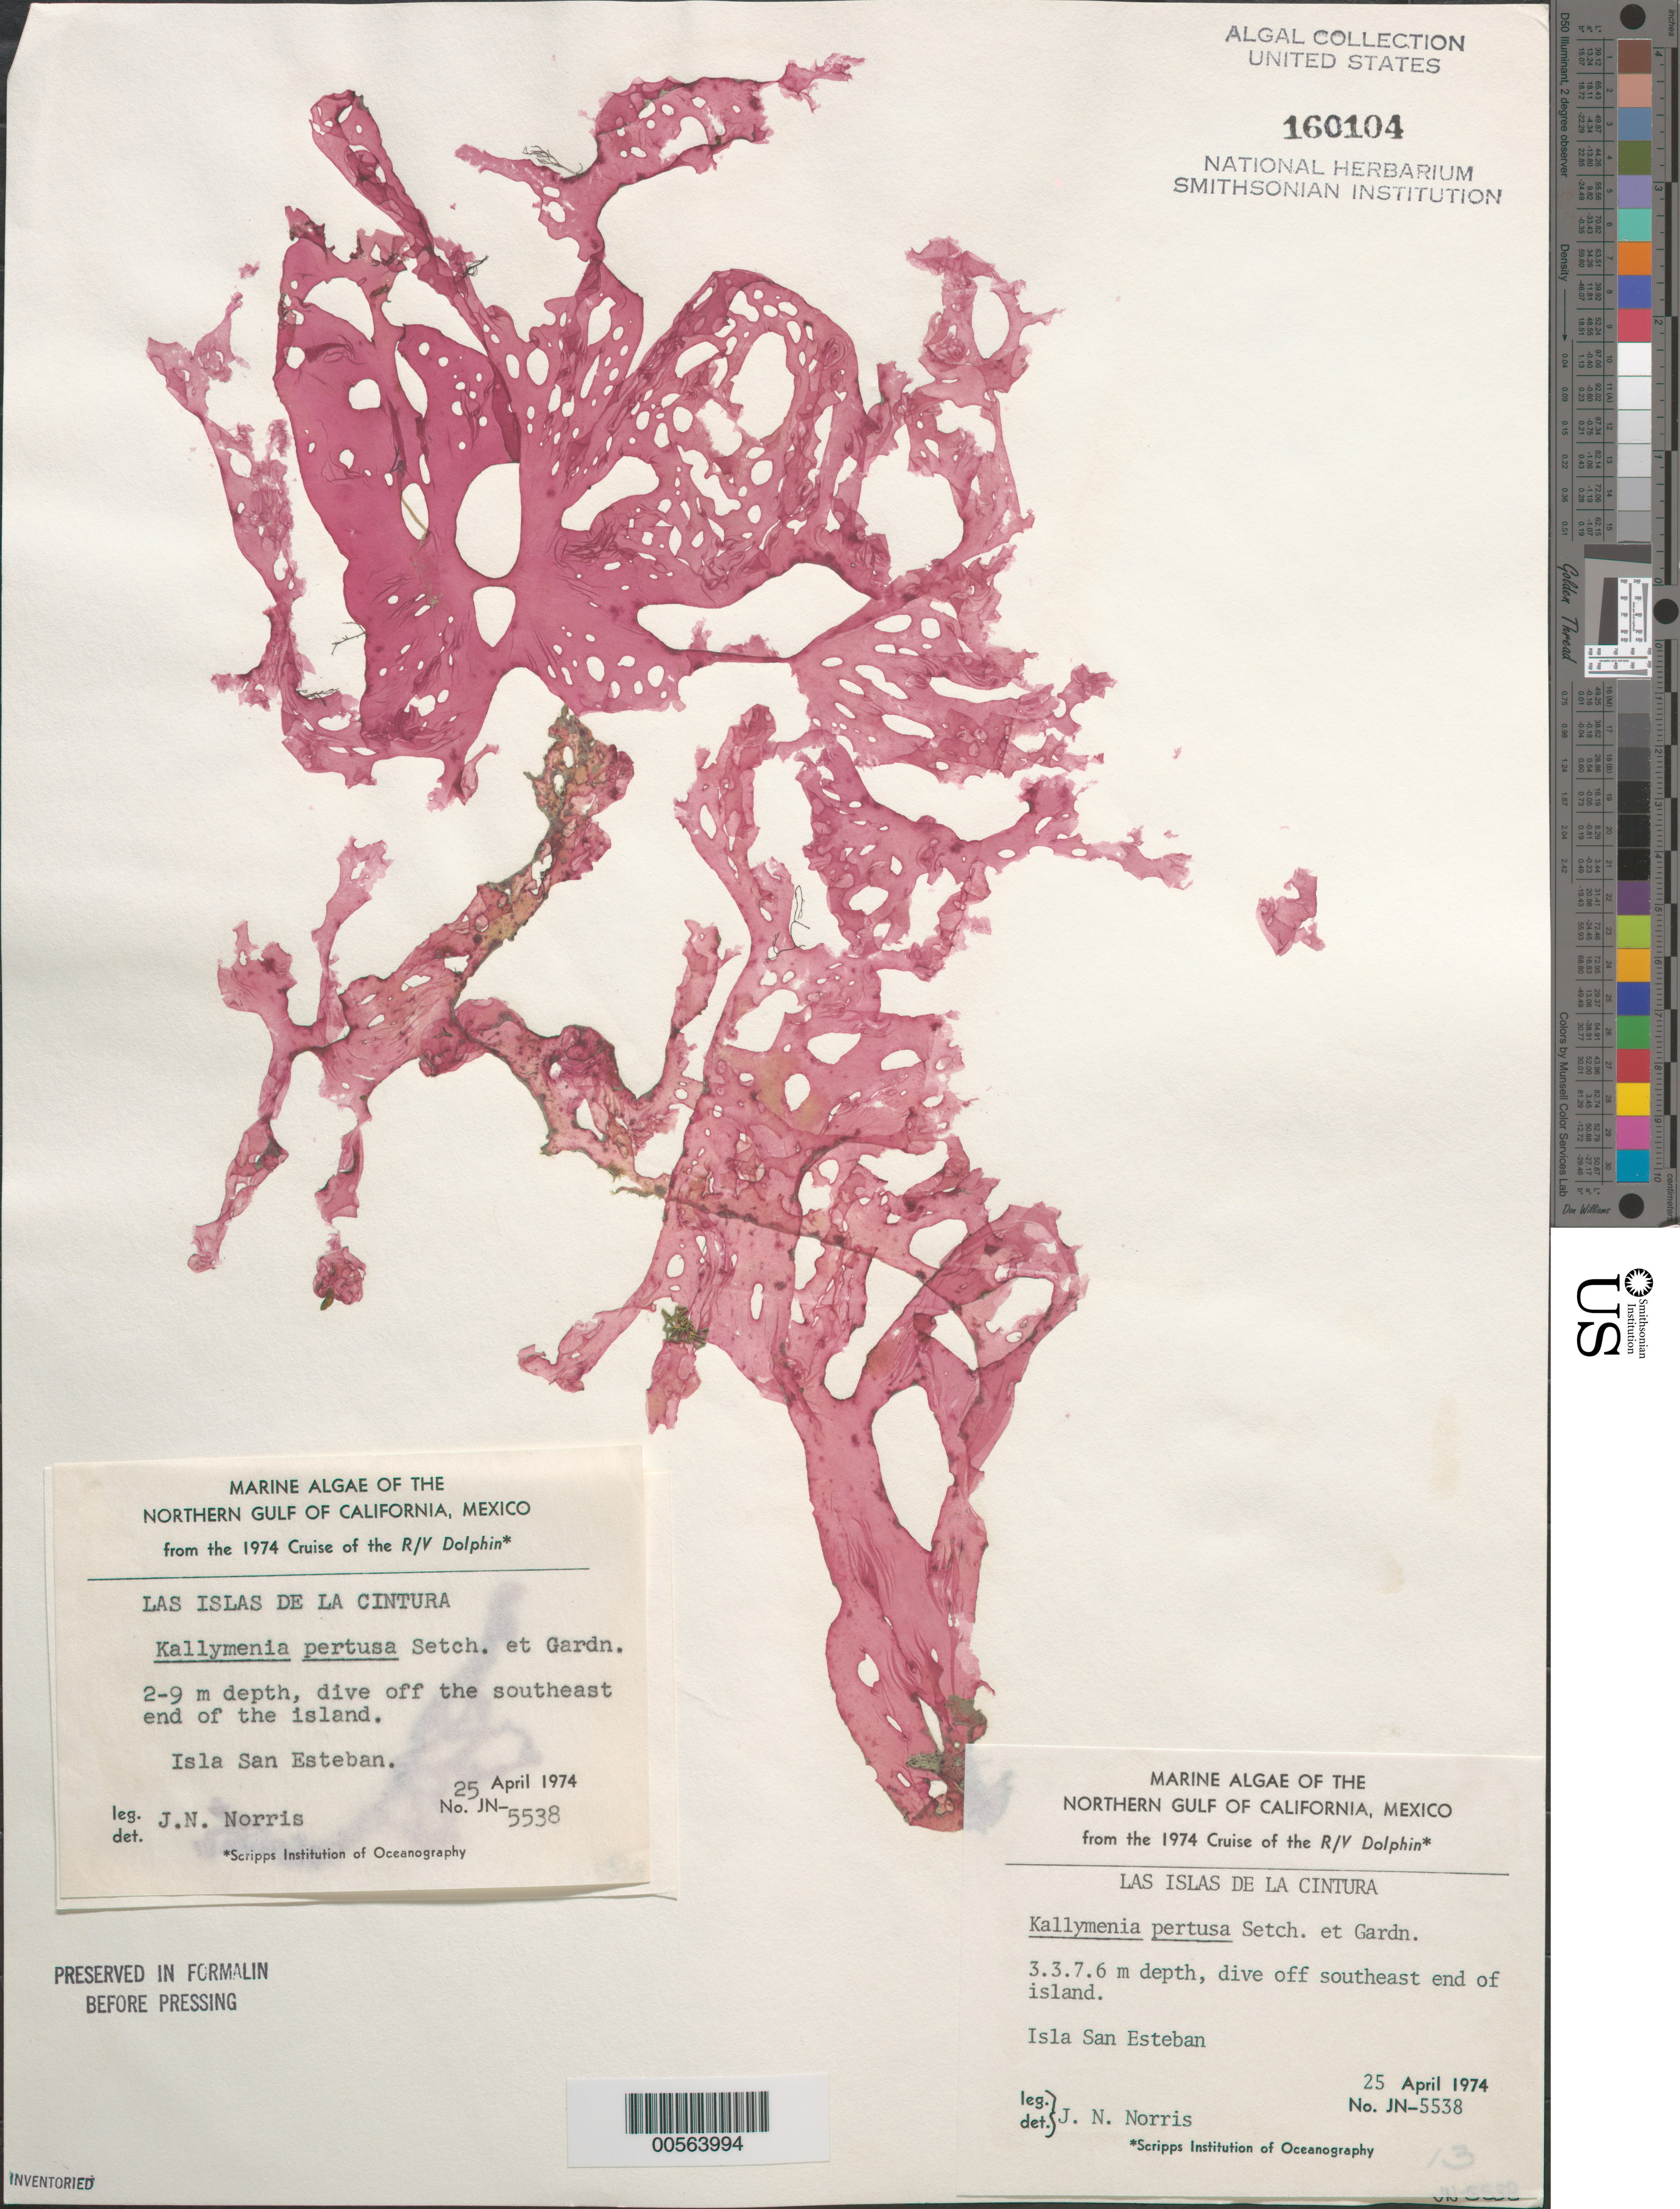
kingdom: Plantae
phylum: Rhodophyta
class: Florideophyceae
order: Gigartinales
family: Kallymeniaceae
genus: Kallymenia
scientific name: Kallymenia pertusa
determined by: Norris, James N.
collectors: J. N. Norris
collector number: JN-5538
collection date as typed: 25 Apr 1974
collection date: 1974-04-25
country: Mexico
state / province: Baja California Norte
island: Isla San Esteban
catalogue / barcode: US 160104